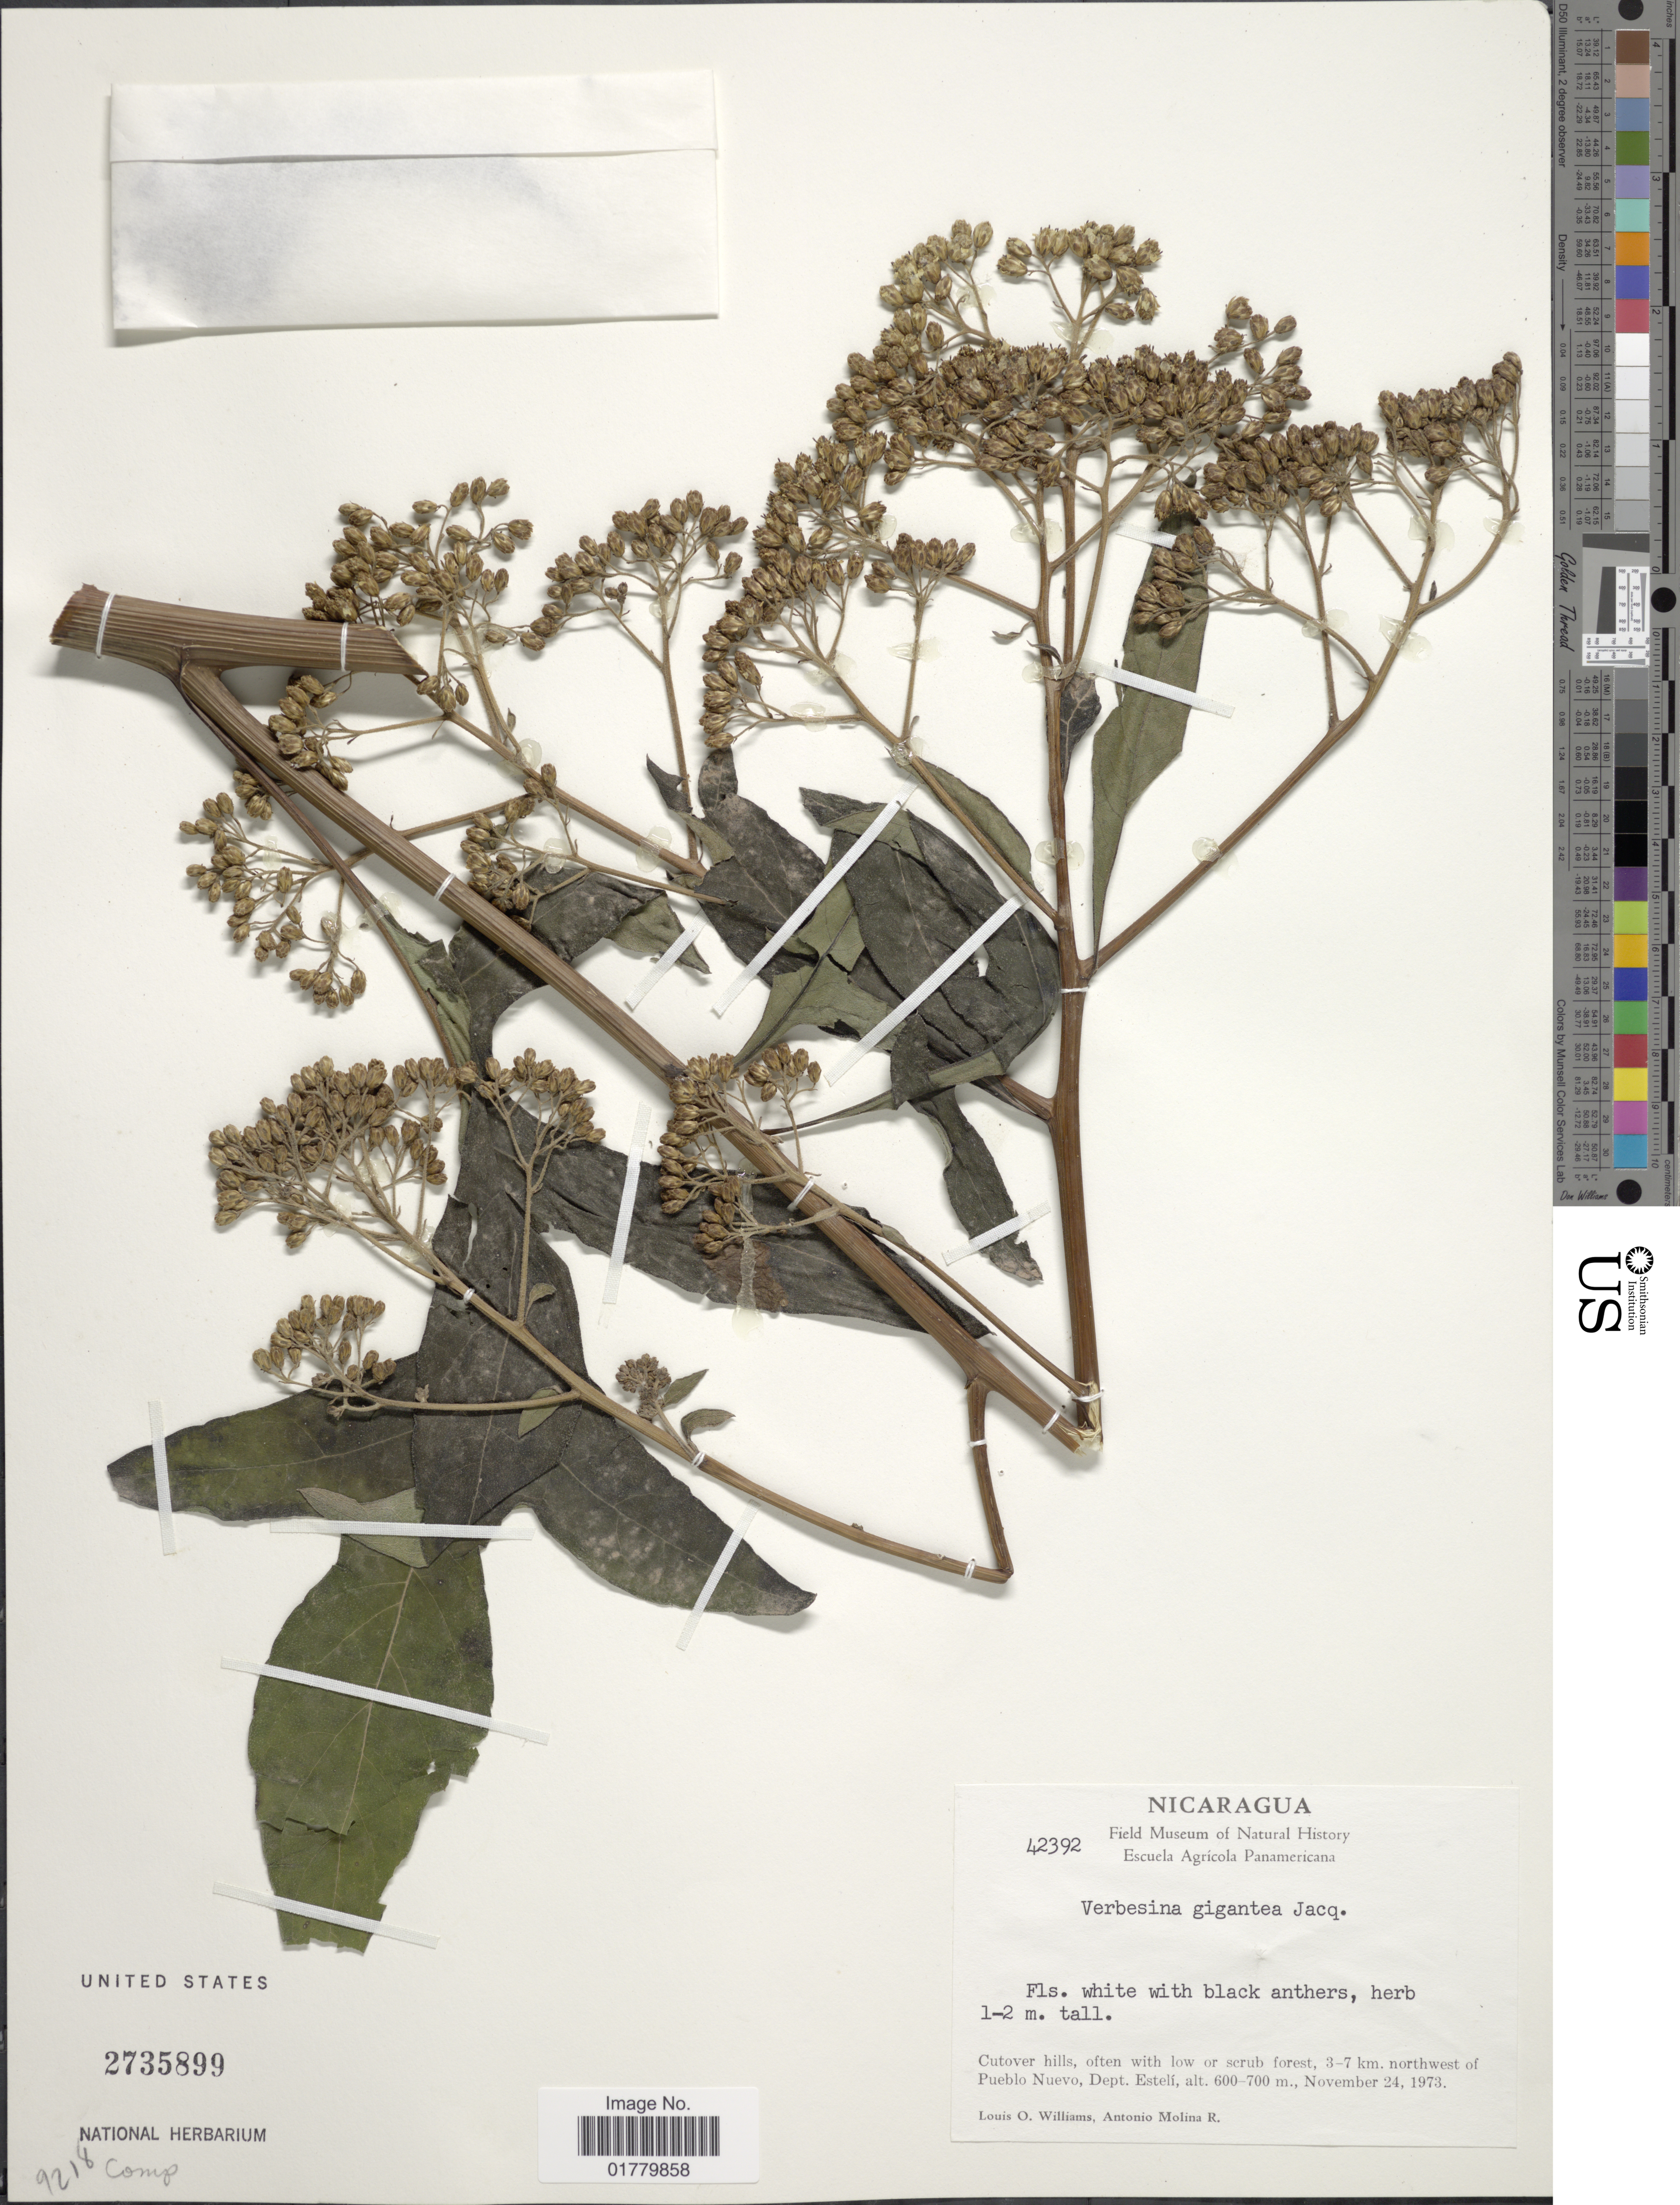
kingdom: Plantae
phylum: Tracheophyta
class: Magnoliopsida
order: Asterales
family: Asteraceae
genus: Verbesina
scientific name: Verbesina myriocephala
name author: Sch. Bip. ex Klatt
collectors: L. O. Williams & A. Molina R.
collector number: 42392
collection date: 1973-11-24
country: Nicaragua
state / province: Esteli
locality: Cutover hills, often with low or scrub forest, 3-7 km. northwest of Pueblo Nuevo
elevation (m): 600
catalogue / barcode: US 2735899